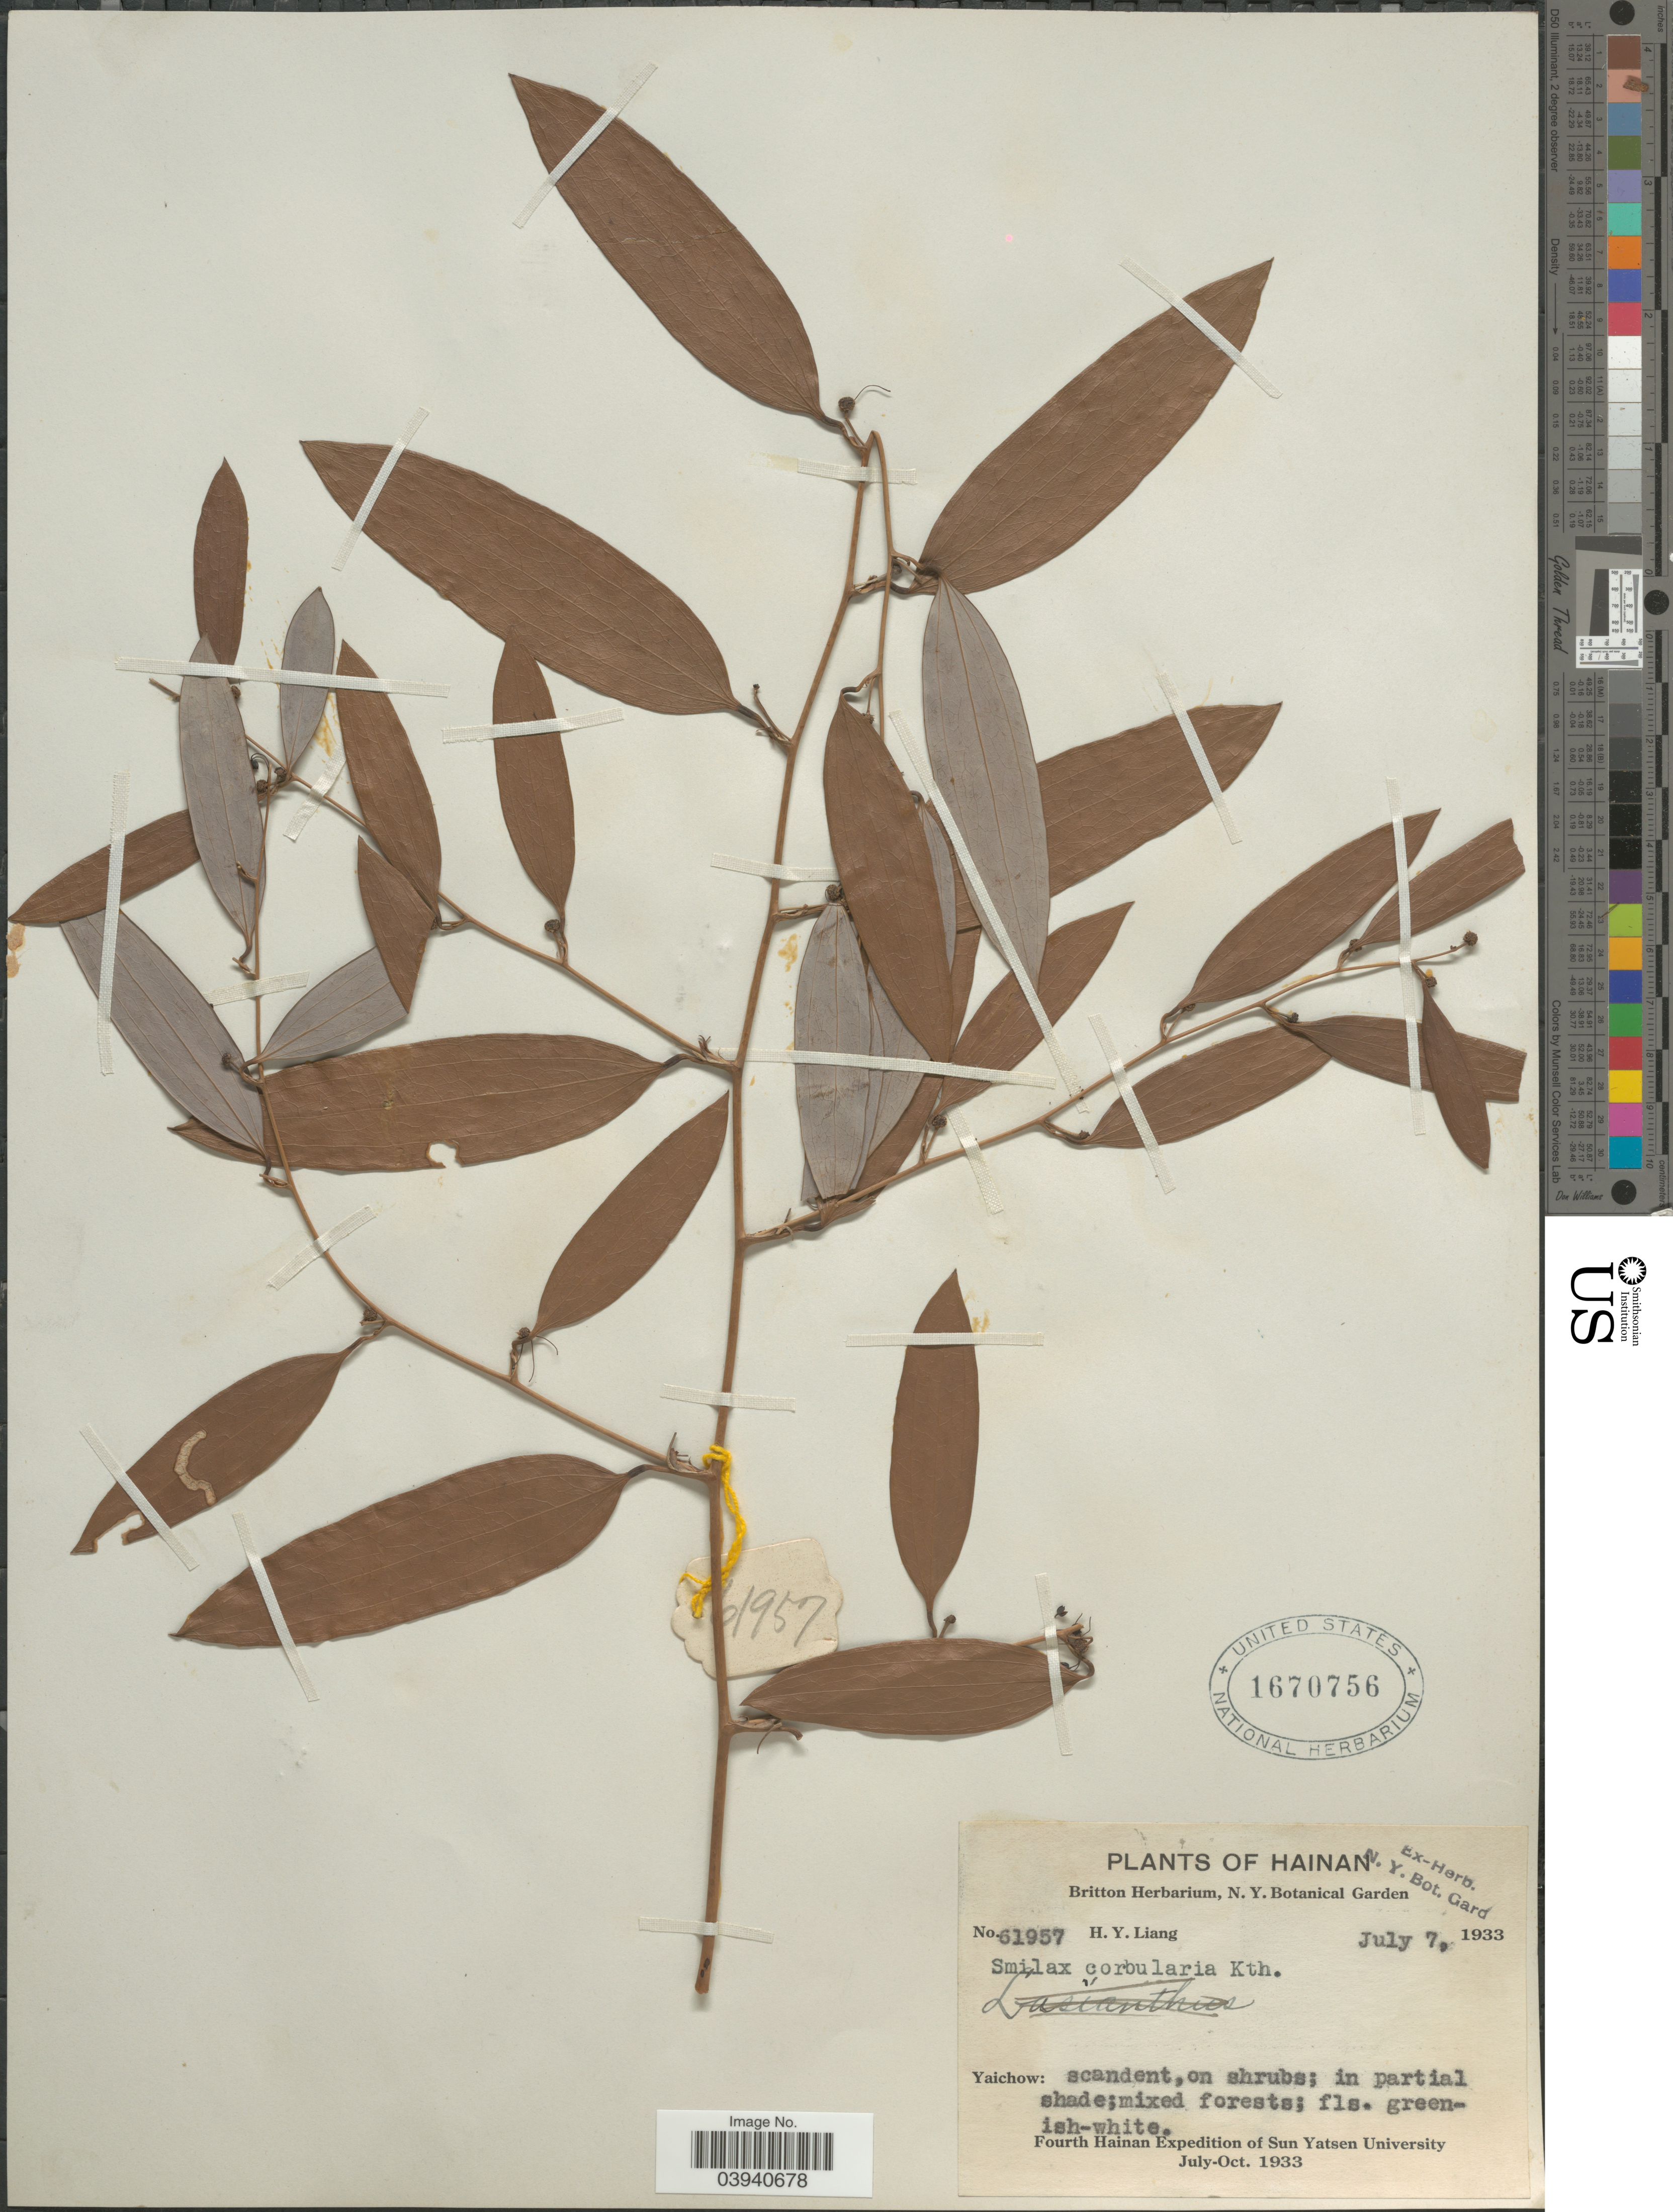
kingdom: Plantae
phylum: Tracheophyta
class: Liliopsida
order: Liliales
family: Smilacaceae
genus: Smilax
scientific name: Smilax corbularia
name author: Kunth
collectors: H. Y. Liang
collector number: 61957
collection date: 1933-07-07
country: China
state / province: Hainan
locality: Yaichow.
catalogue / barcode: US 1670756